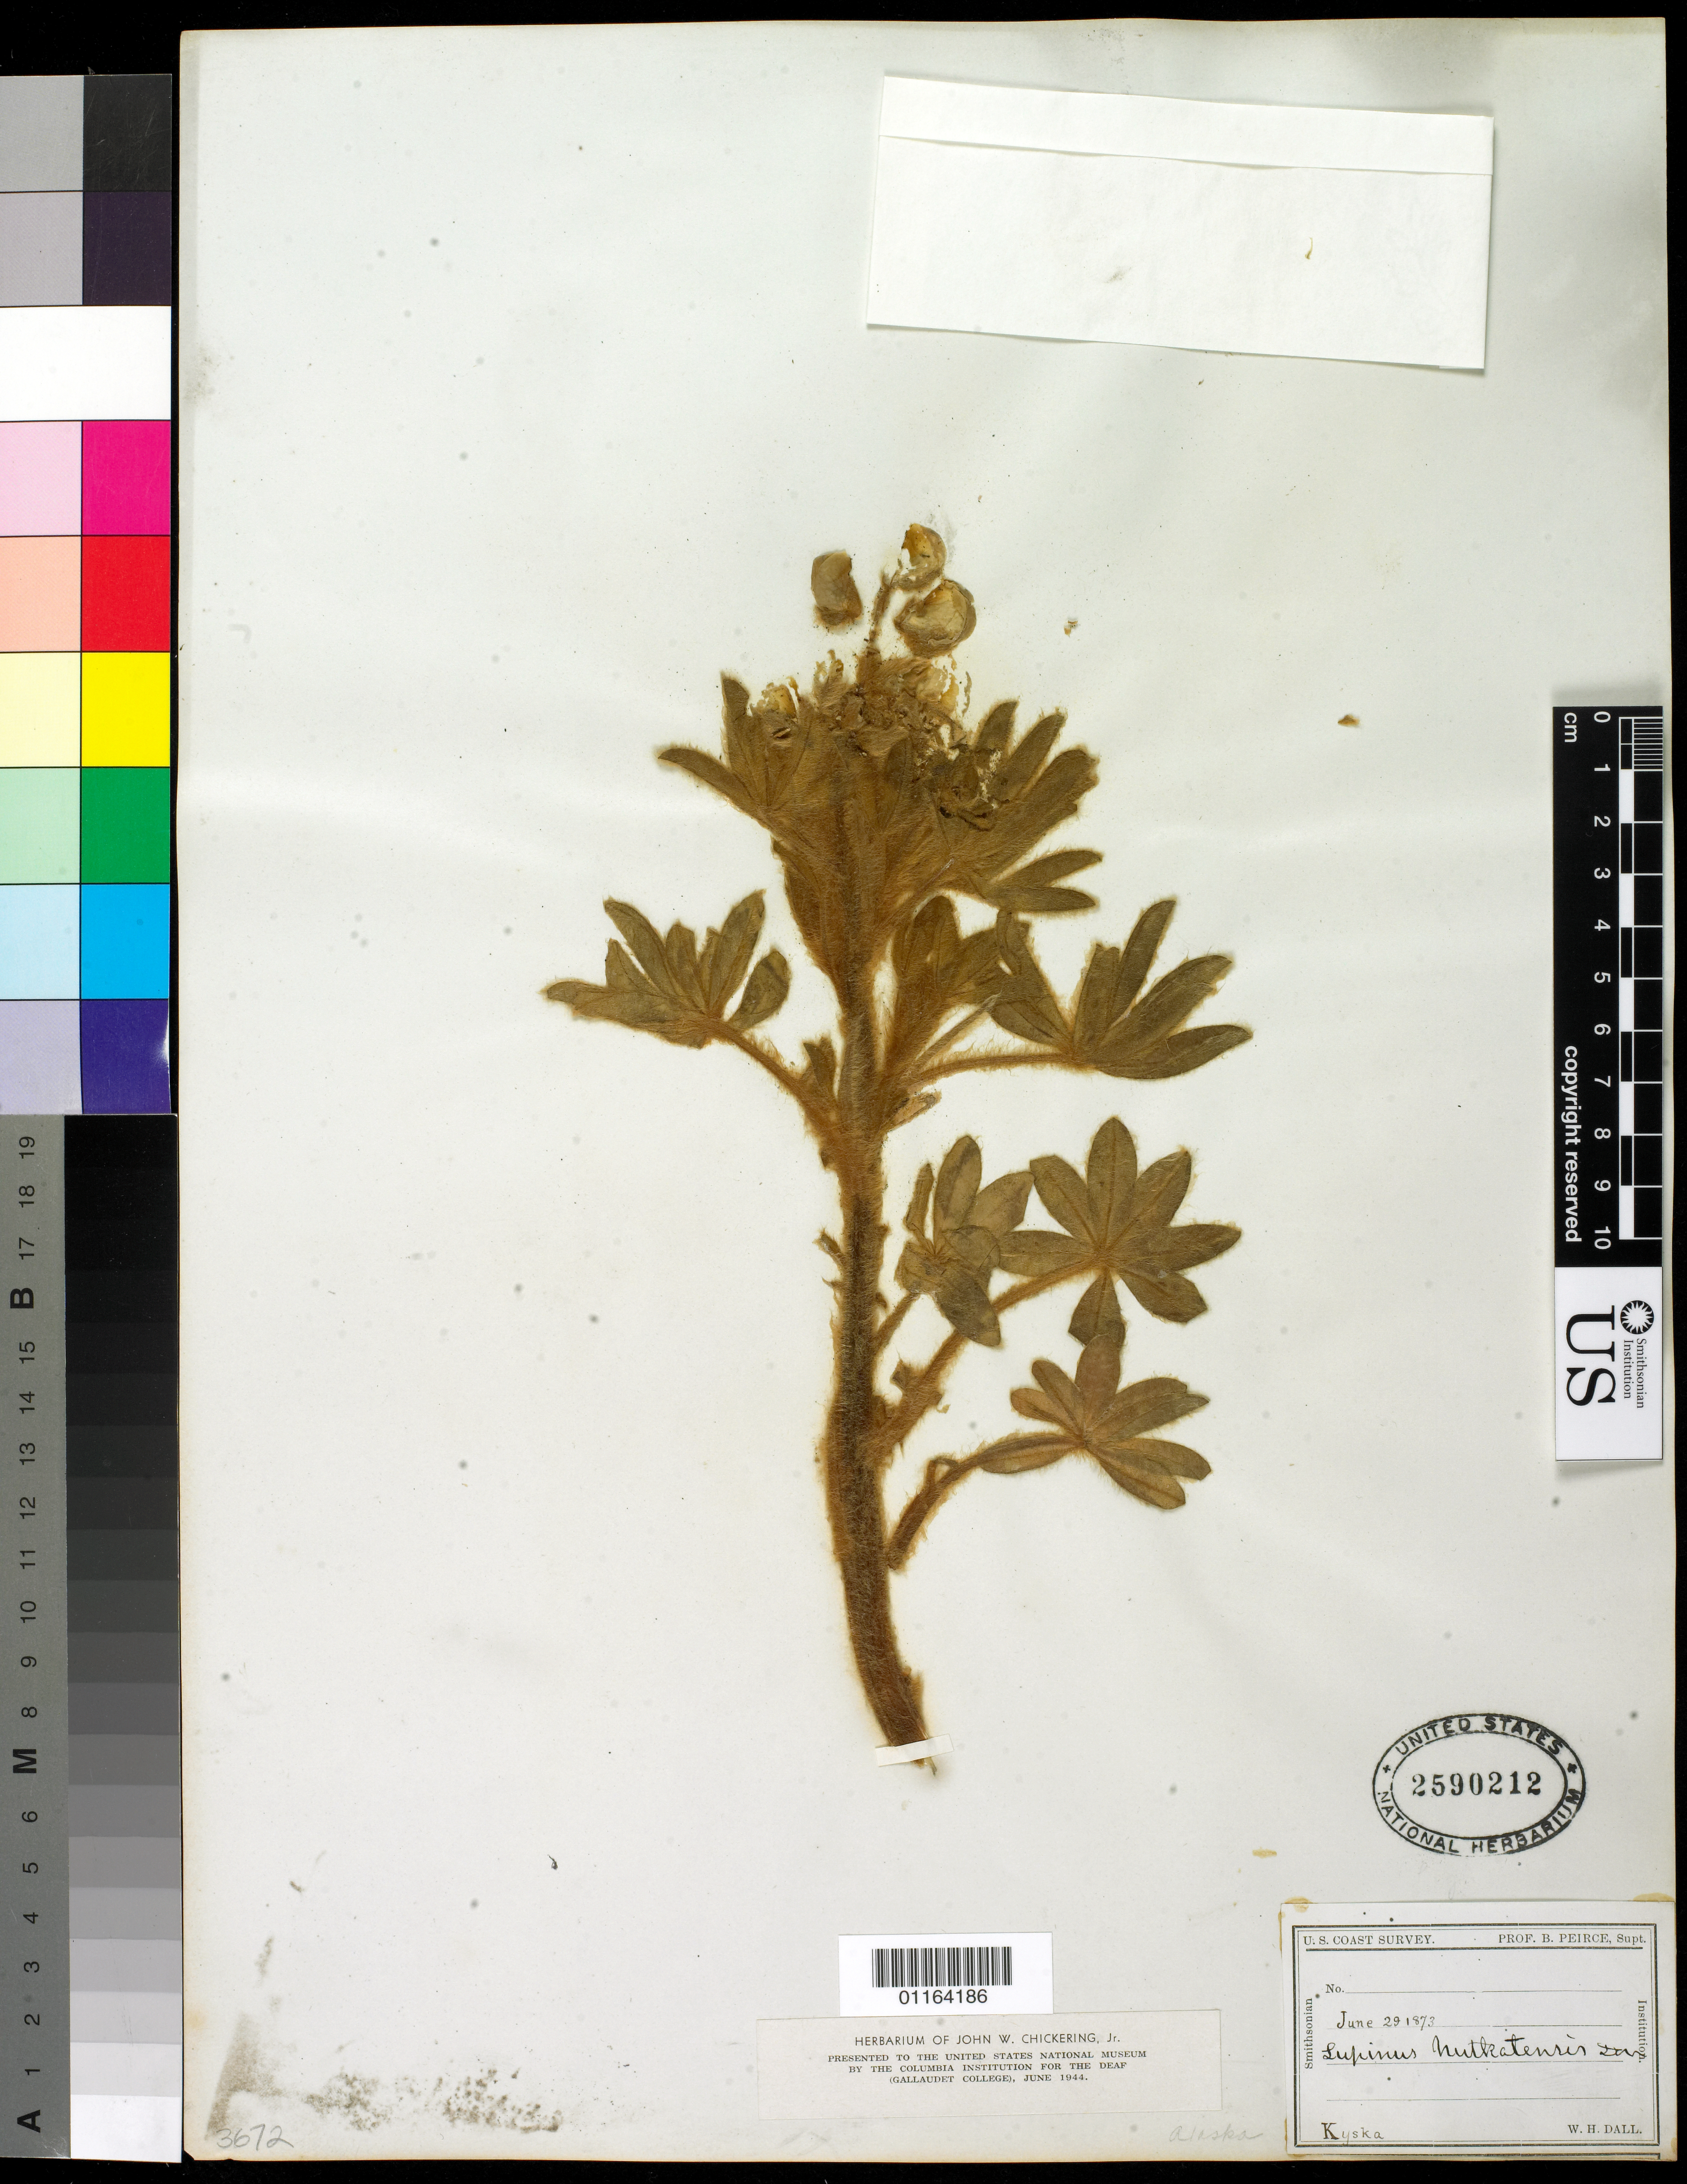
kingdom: Plantae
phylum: Tracheophyta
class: Magnoliopsida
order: Fabales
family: Fabaceae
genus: Lupinus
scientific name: Lupinus nootkatensis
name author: Donn ex Sims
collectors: W. Dall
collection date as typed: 1873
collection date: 1873-06-29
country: United States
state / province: Alaska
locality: Kiska.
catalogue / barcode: US 2590212